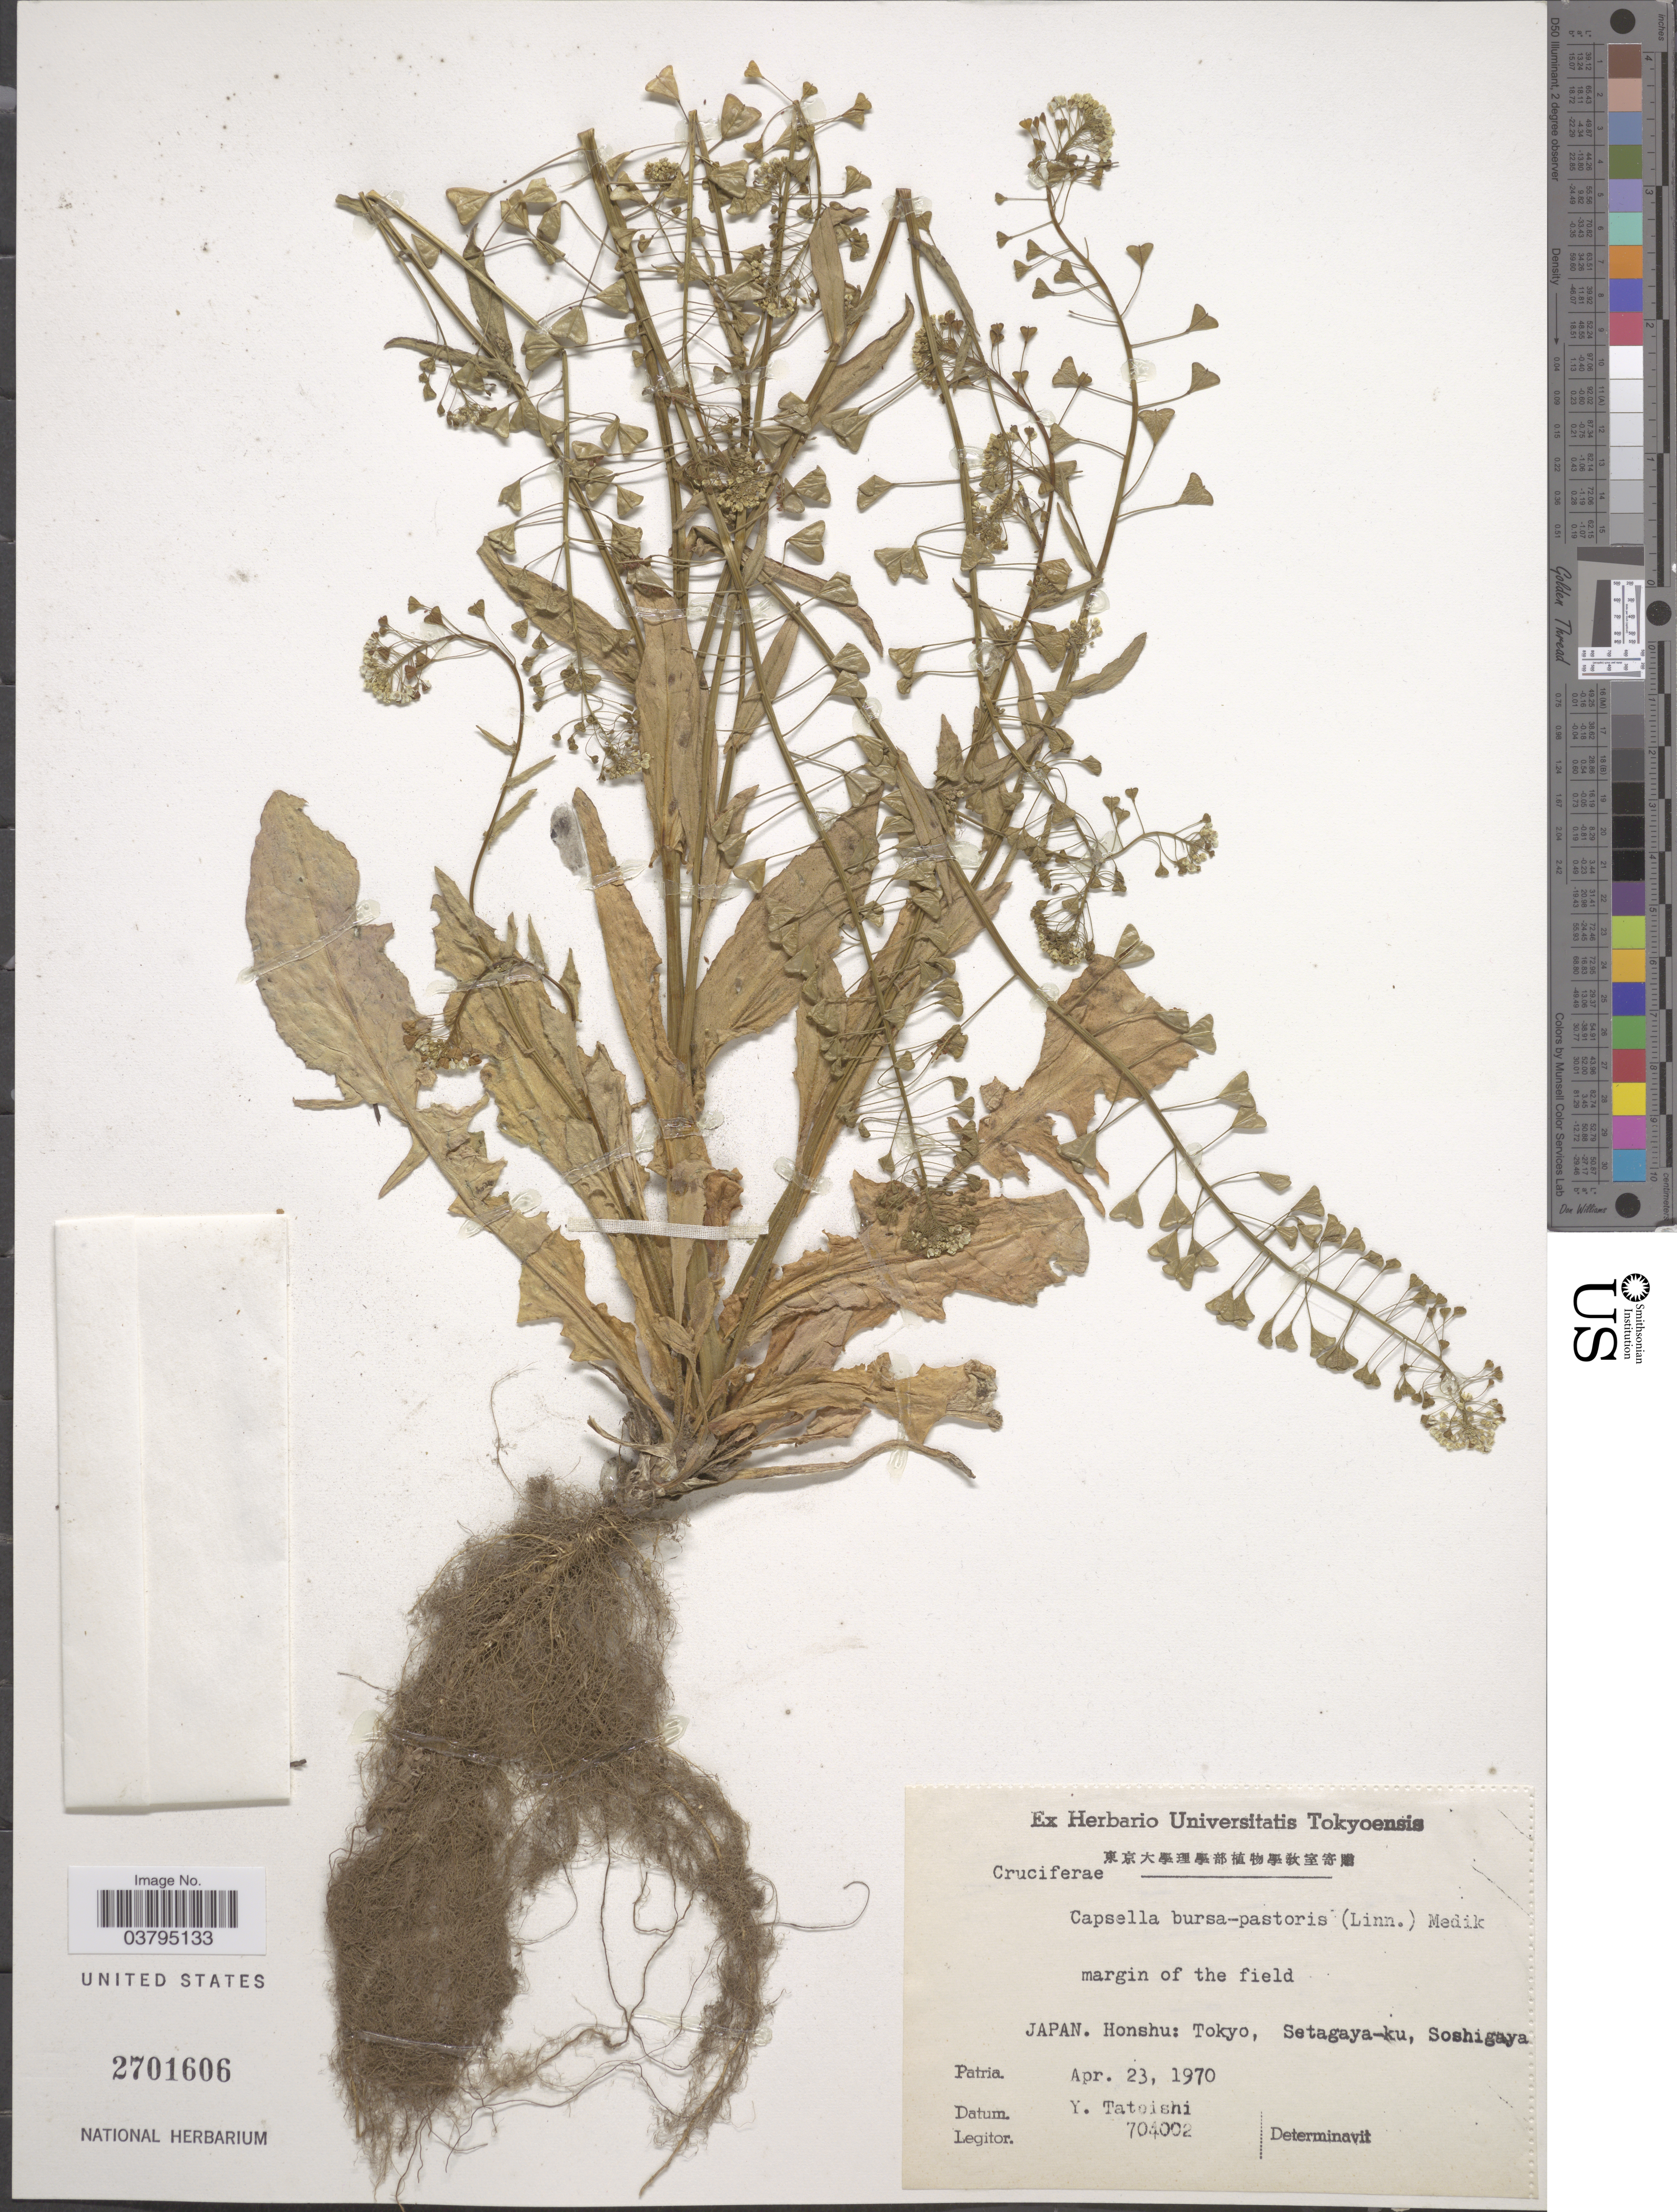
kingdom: Plantae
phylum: Tracheophyta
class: Magnoliopsida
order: Brassicales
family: Brassicaceae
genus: Capsella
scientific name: Capsella bursa-pastoris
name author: (L.) Medik.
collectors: Y. Tateishi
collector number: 704002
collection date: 1970-04-23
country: Japan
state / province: Tokyo, Federal City of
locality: Honshu: Tokyo, Setagaya-ku, Soshigaya.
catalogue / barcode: US 2701606